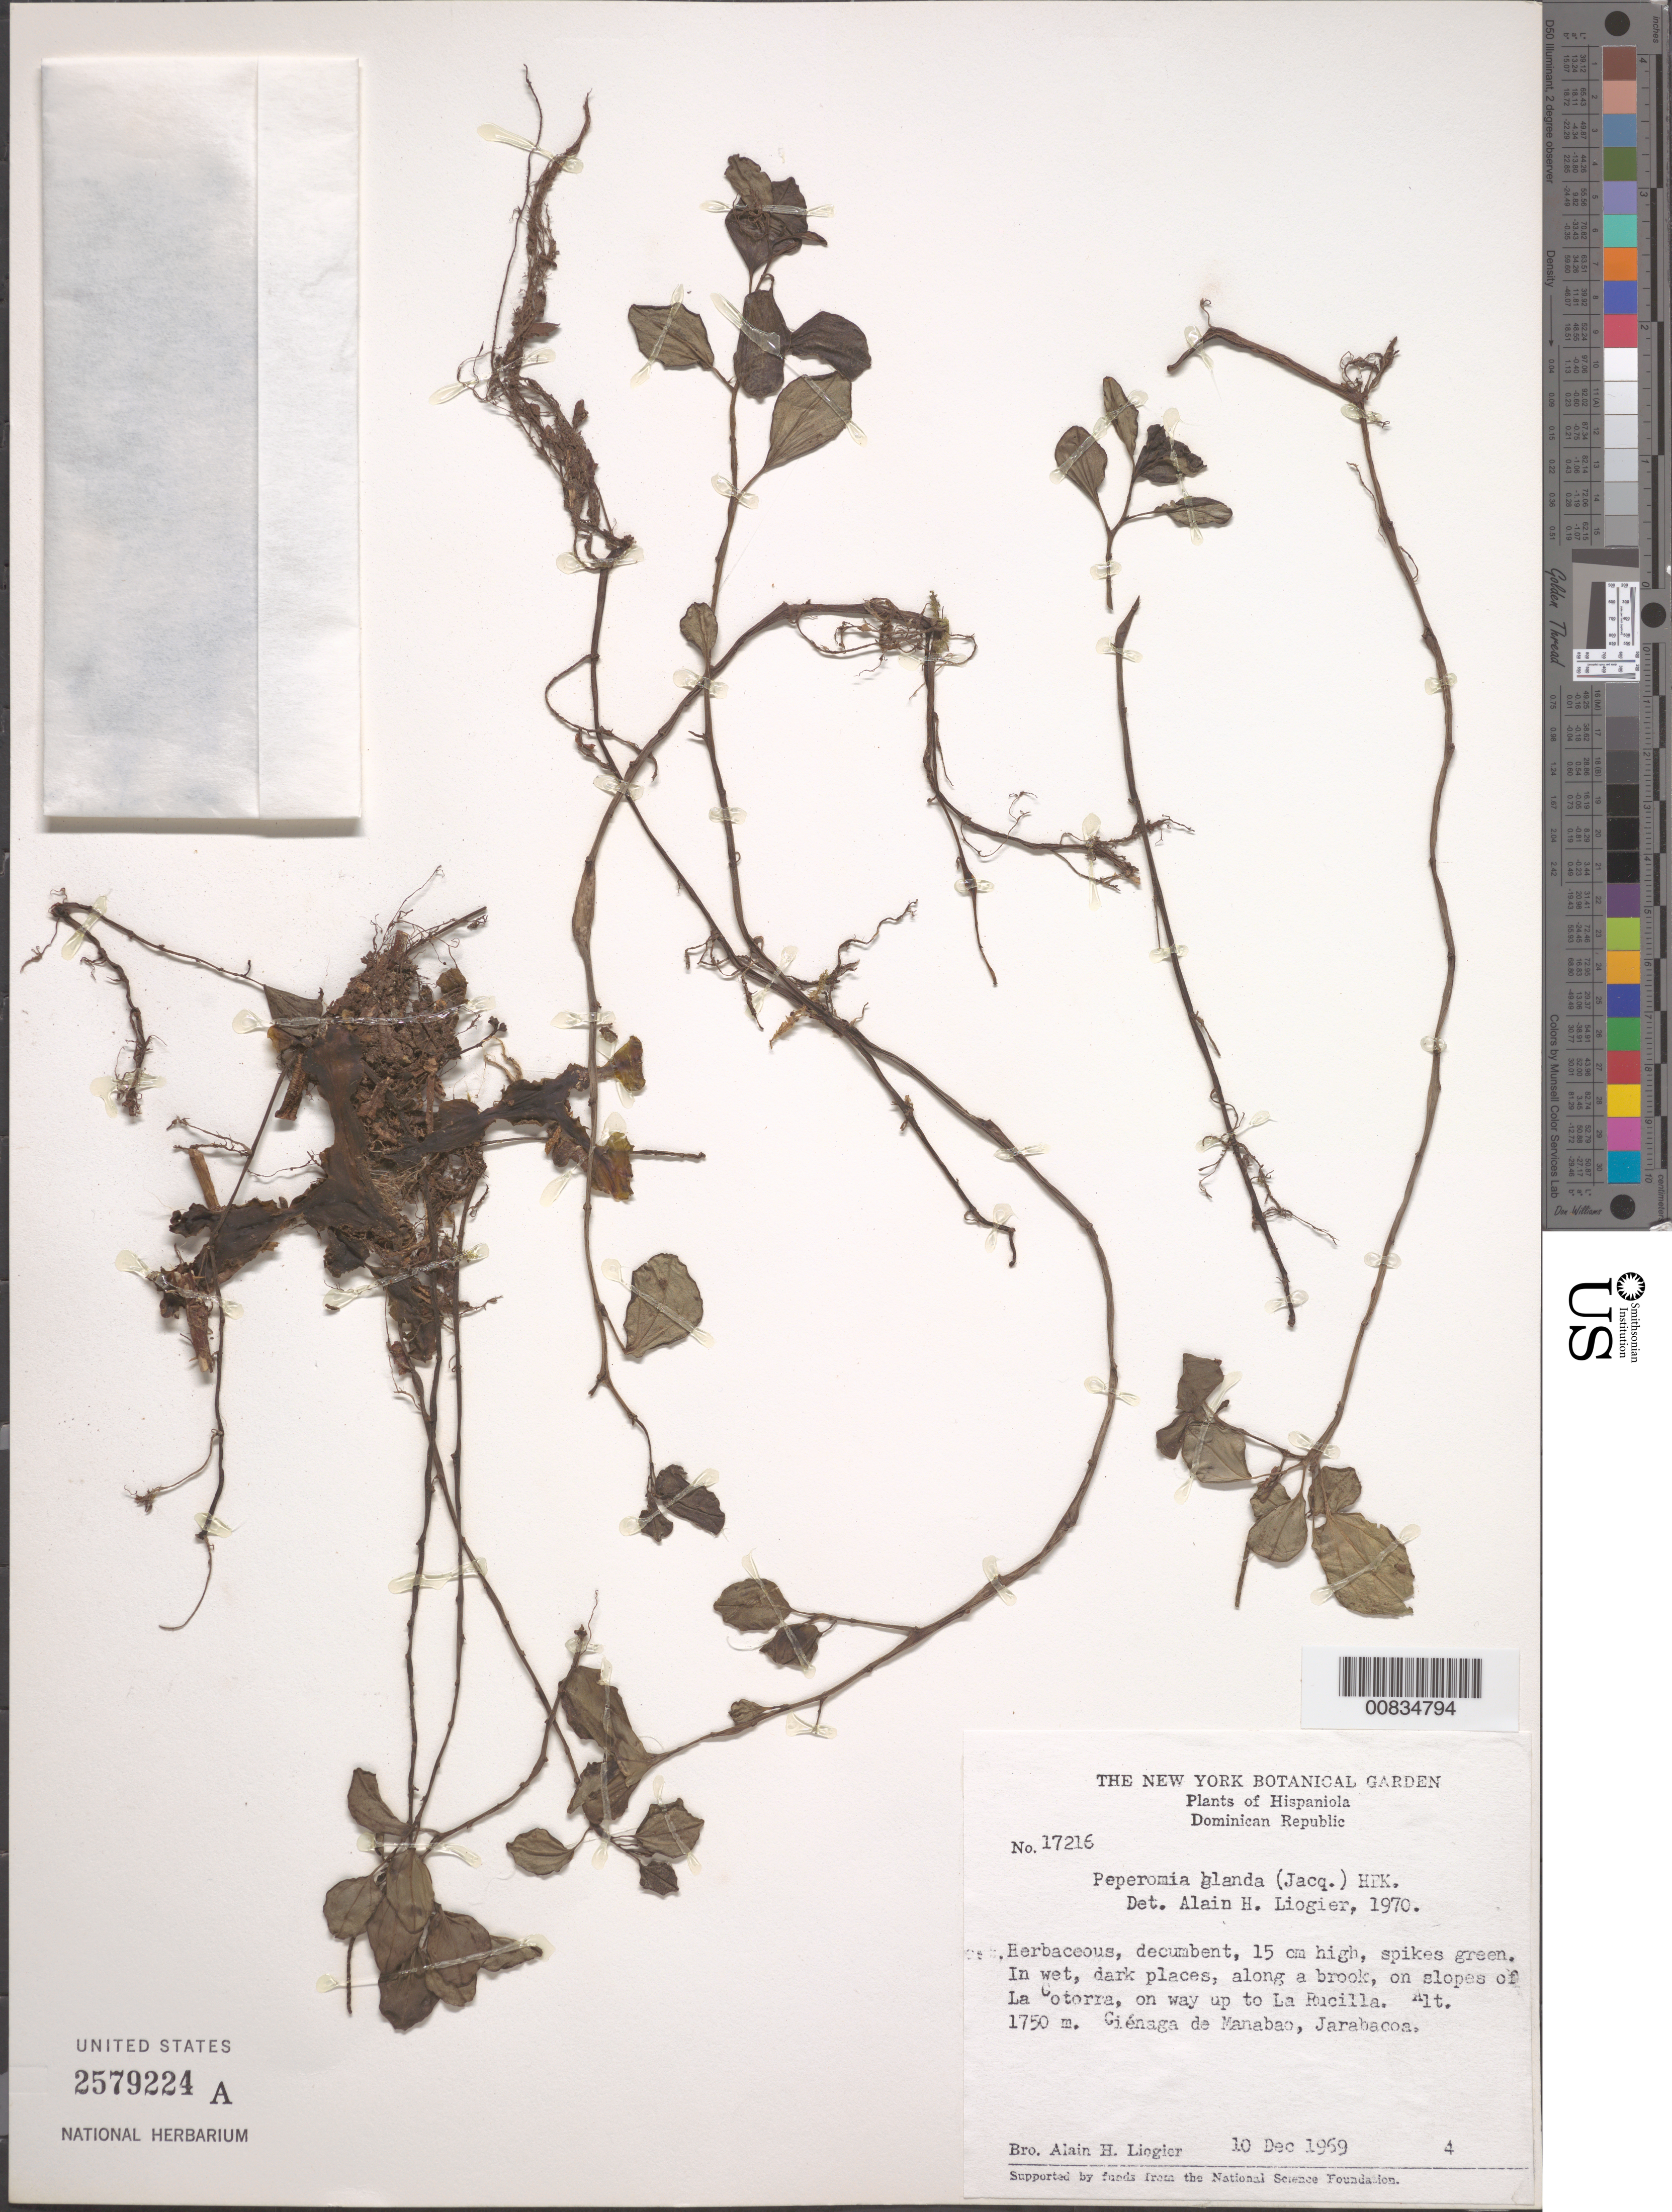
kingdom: Plantae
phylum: Tracheophyta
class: Magnoliopsida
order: Piperales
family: Piperaceae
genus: Peperomia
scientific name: Peperomia blanda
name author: (Jacq.) Kunth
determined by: Liogier, Alain H.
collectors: A. H. Liogier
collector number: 17216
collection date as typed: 10 Dec 1969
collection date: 1969-12-10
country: Dominican Republic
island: Hispaniola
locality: Along a brook, on slopes of La Cotorra, on way up to La Rucilla. Ciénaga de Manabao, Jarabacoa.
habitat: In wet, dark places, along a brook.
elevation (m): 1750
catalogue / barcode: US 2579224A